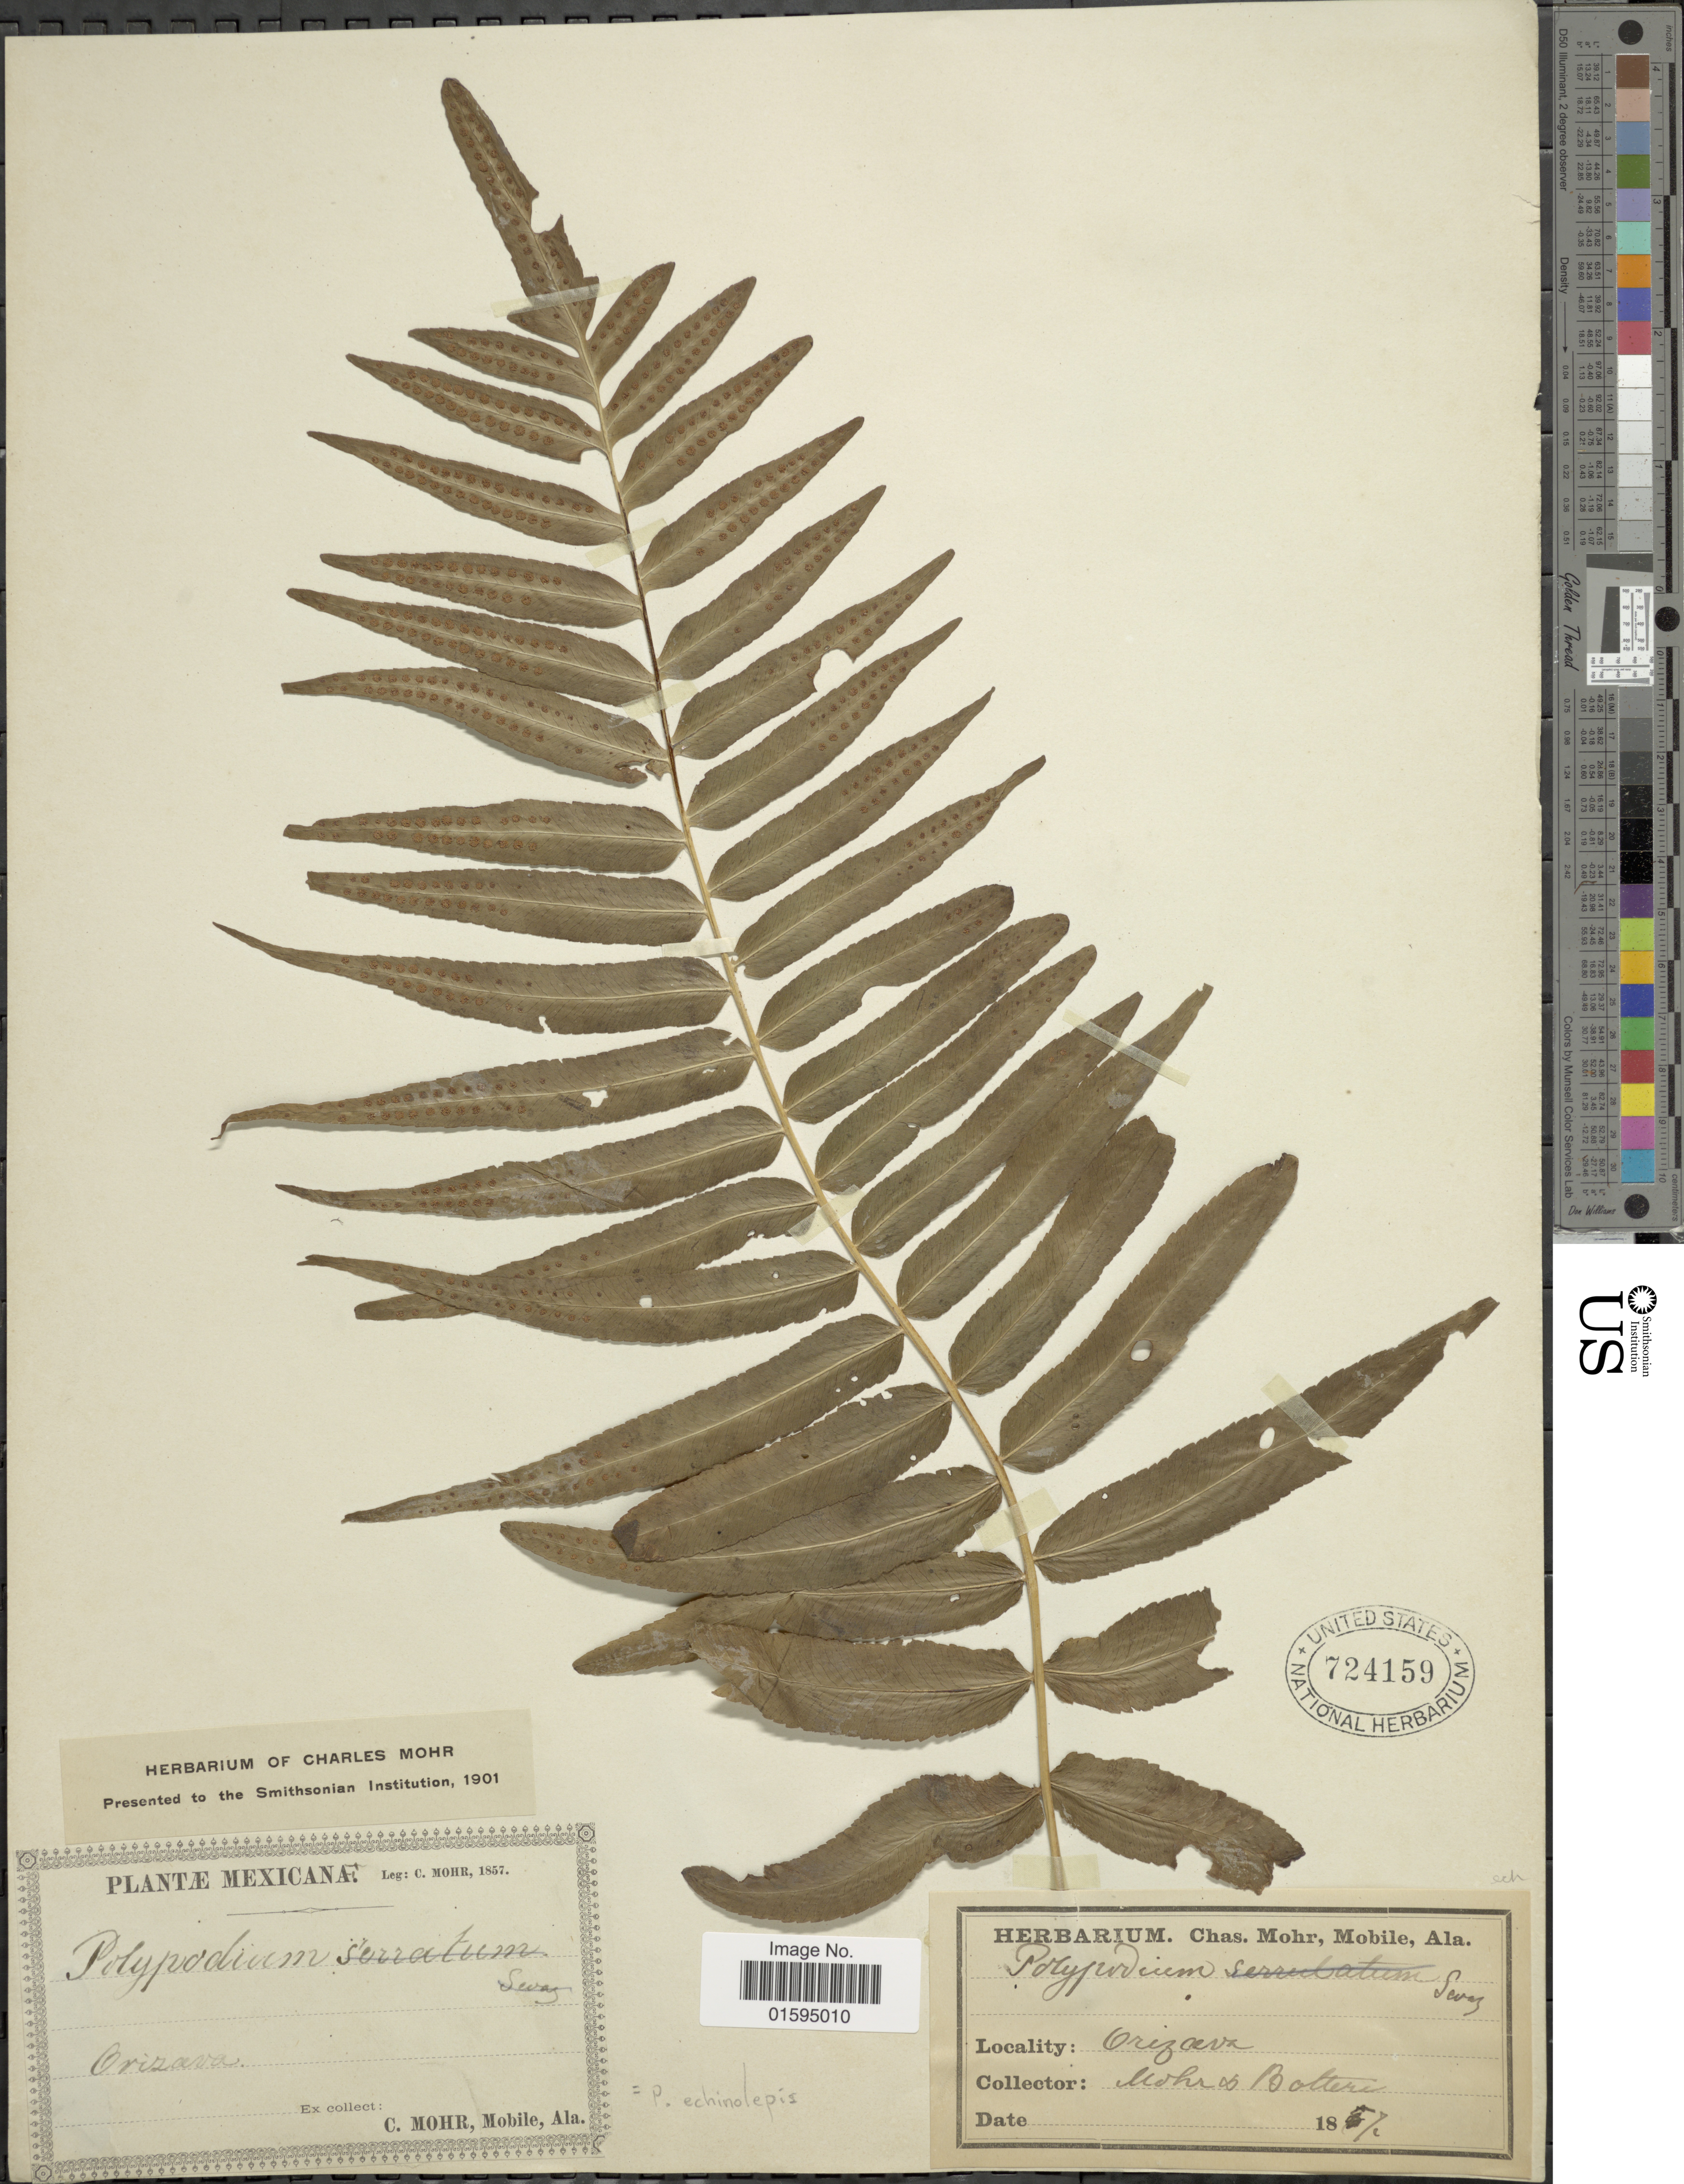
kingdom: Plantae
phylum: Tracheophyta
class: Polypodiopsida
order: Polypodiales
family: Polypodiaceae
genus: Polypodium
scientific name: Polypodium echinolepis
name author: Fée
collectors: C. T. Mohr & M. Botteri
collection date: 1857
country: Mexico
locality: Orizaba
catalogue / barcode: US 724159